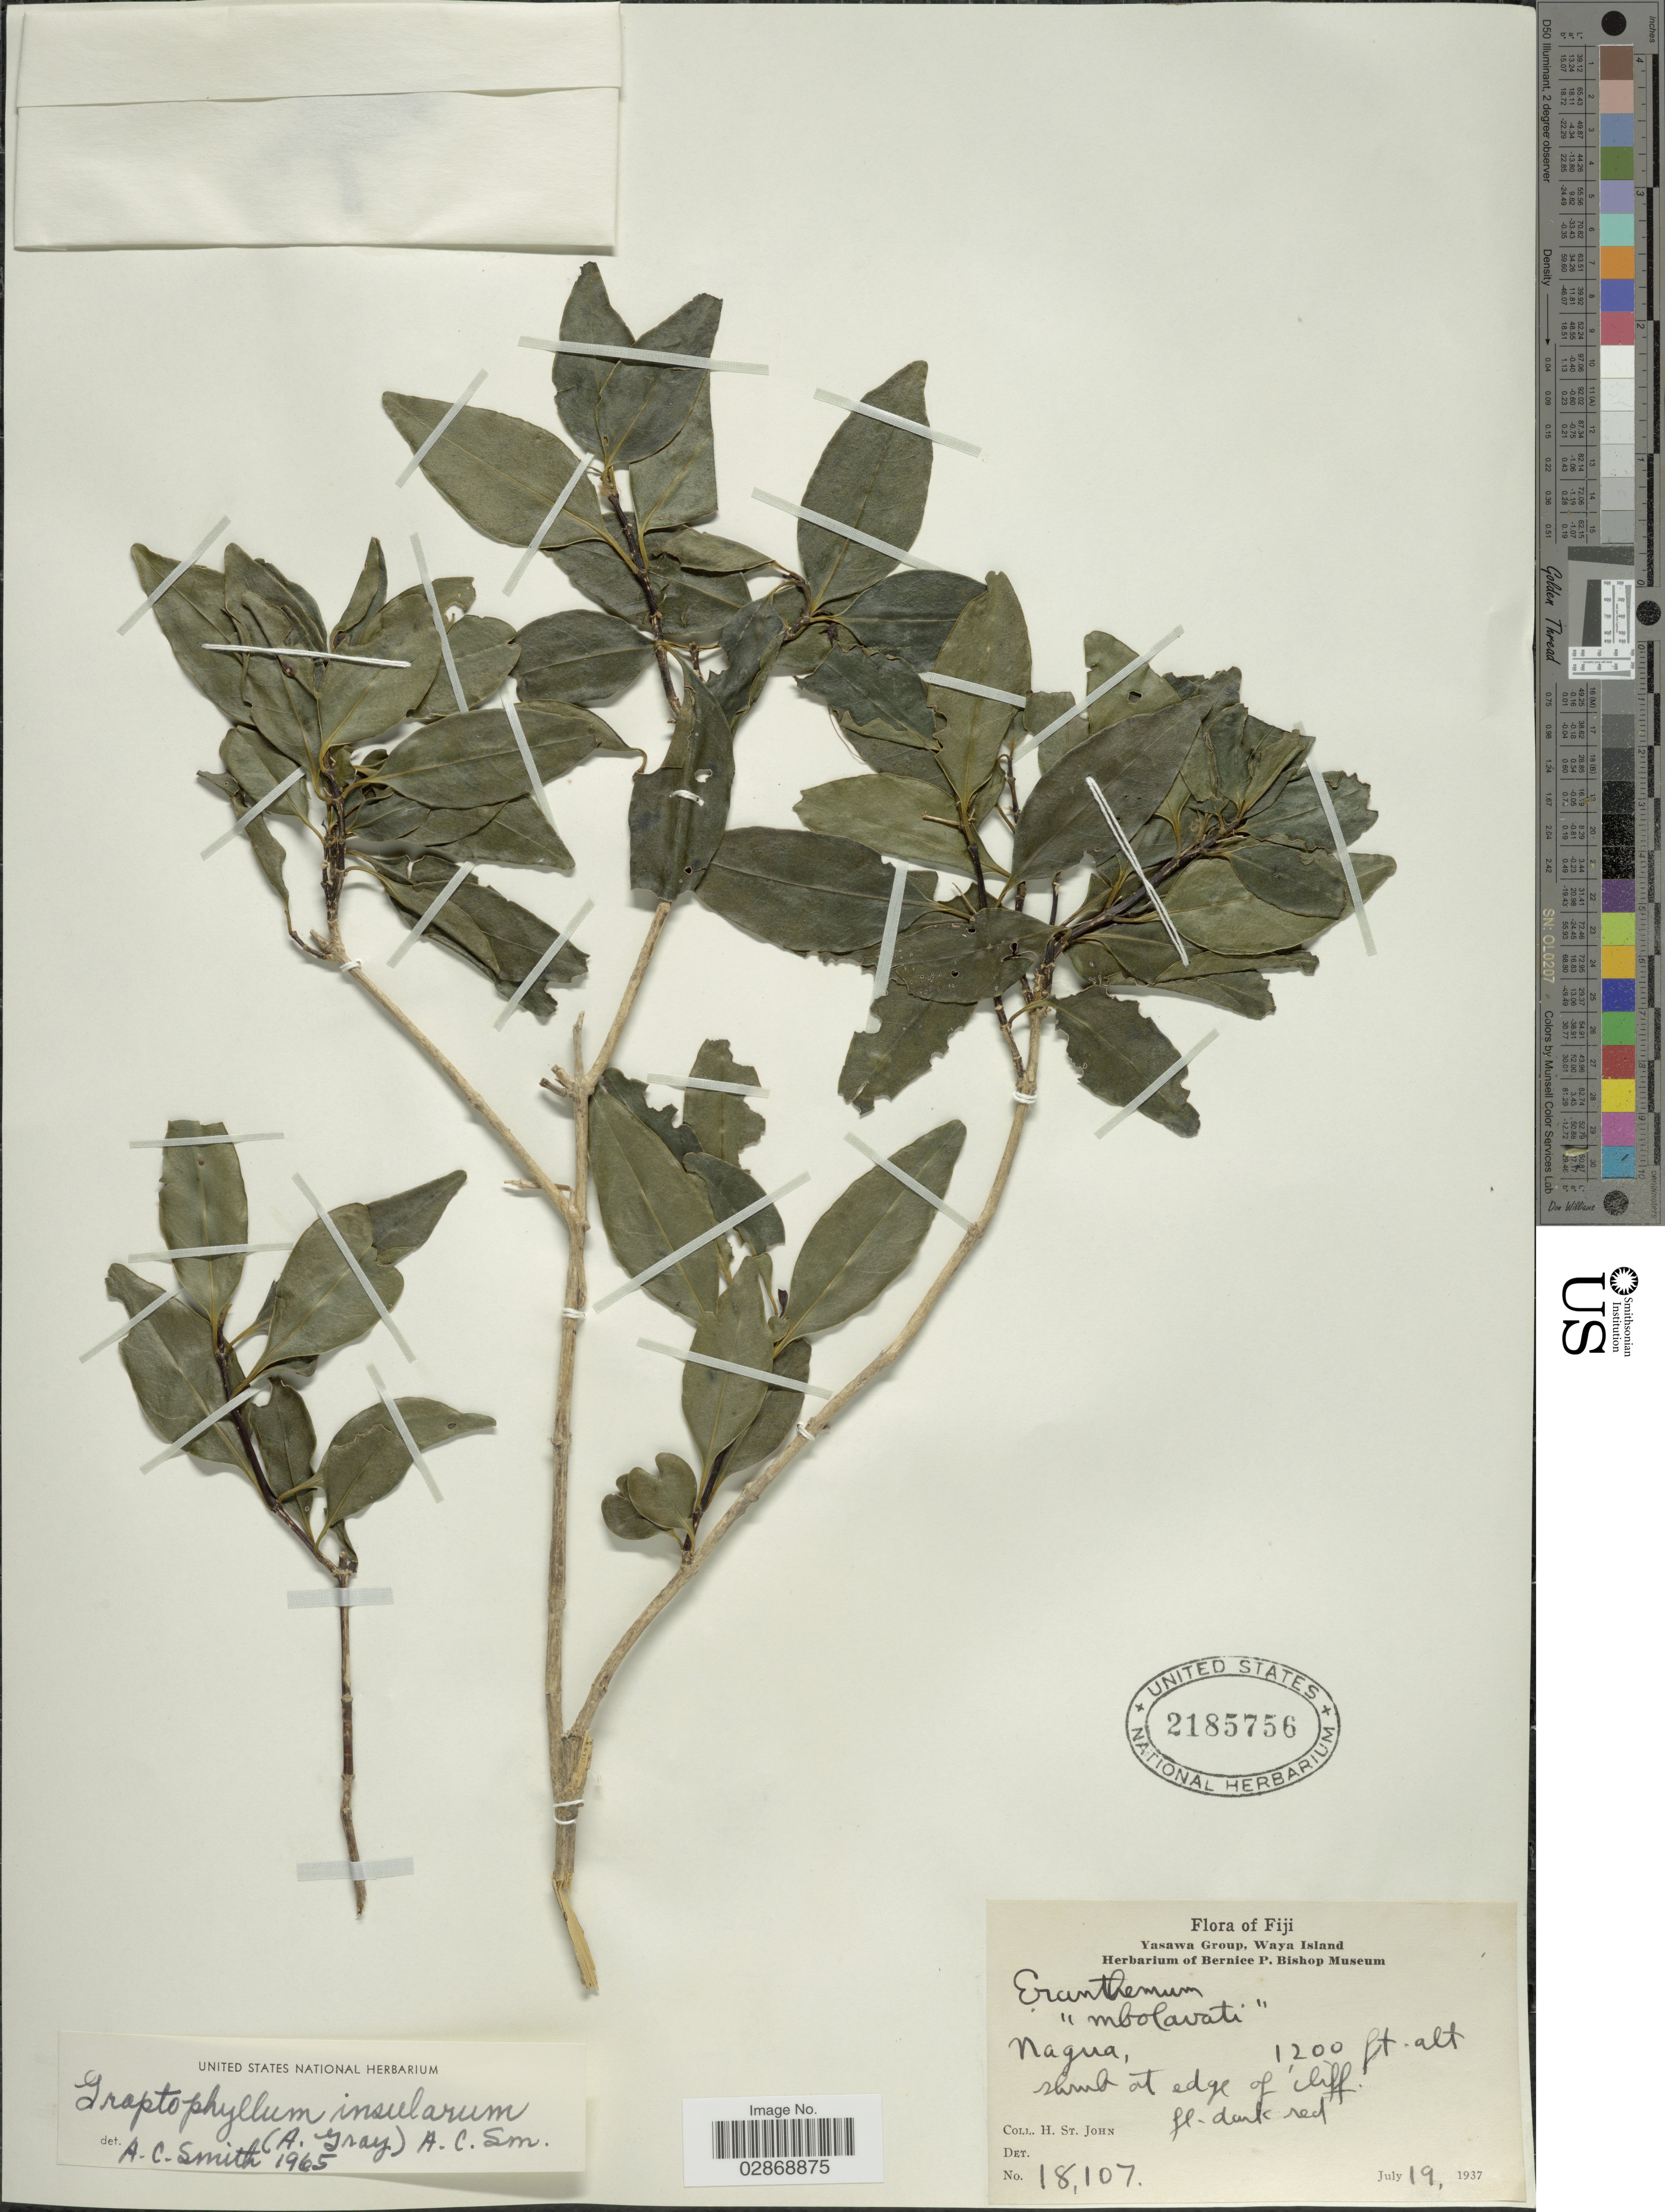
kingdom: Plantae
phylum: Tracheophyta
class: Magnoliopsida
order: Lamiales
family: Acanthaceae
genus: Graptophyllum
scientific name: Graptophyllum insularum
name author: (A. Gray) A.C. Sm.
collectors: H. St. John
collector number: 18107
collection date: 1937-07-19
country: Fiji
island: Waya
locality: Nagua.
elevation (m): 366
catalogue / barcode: US 2185756